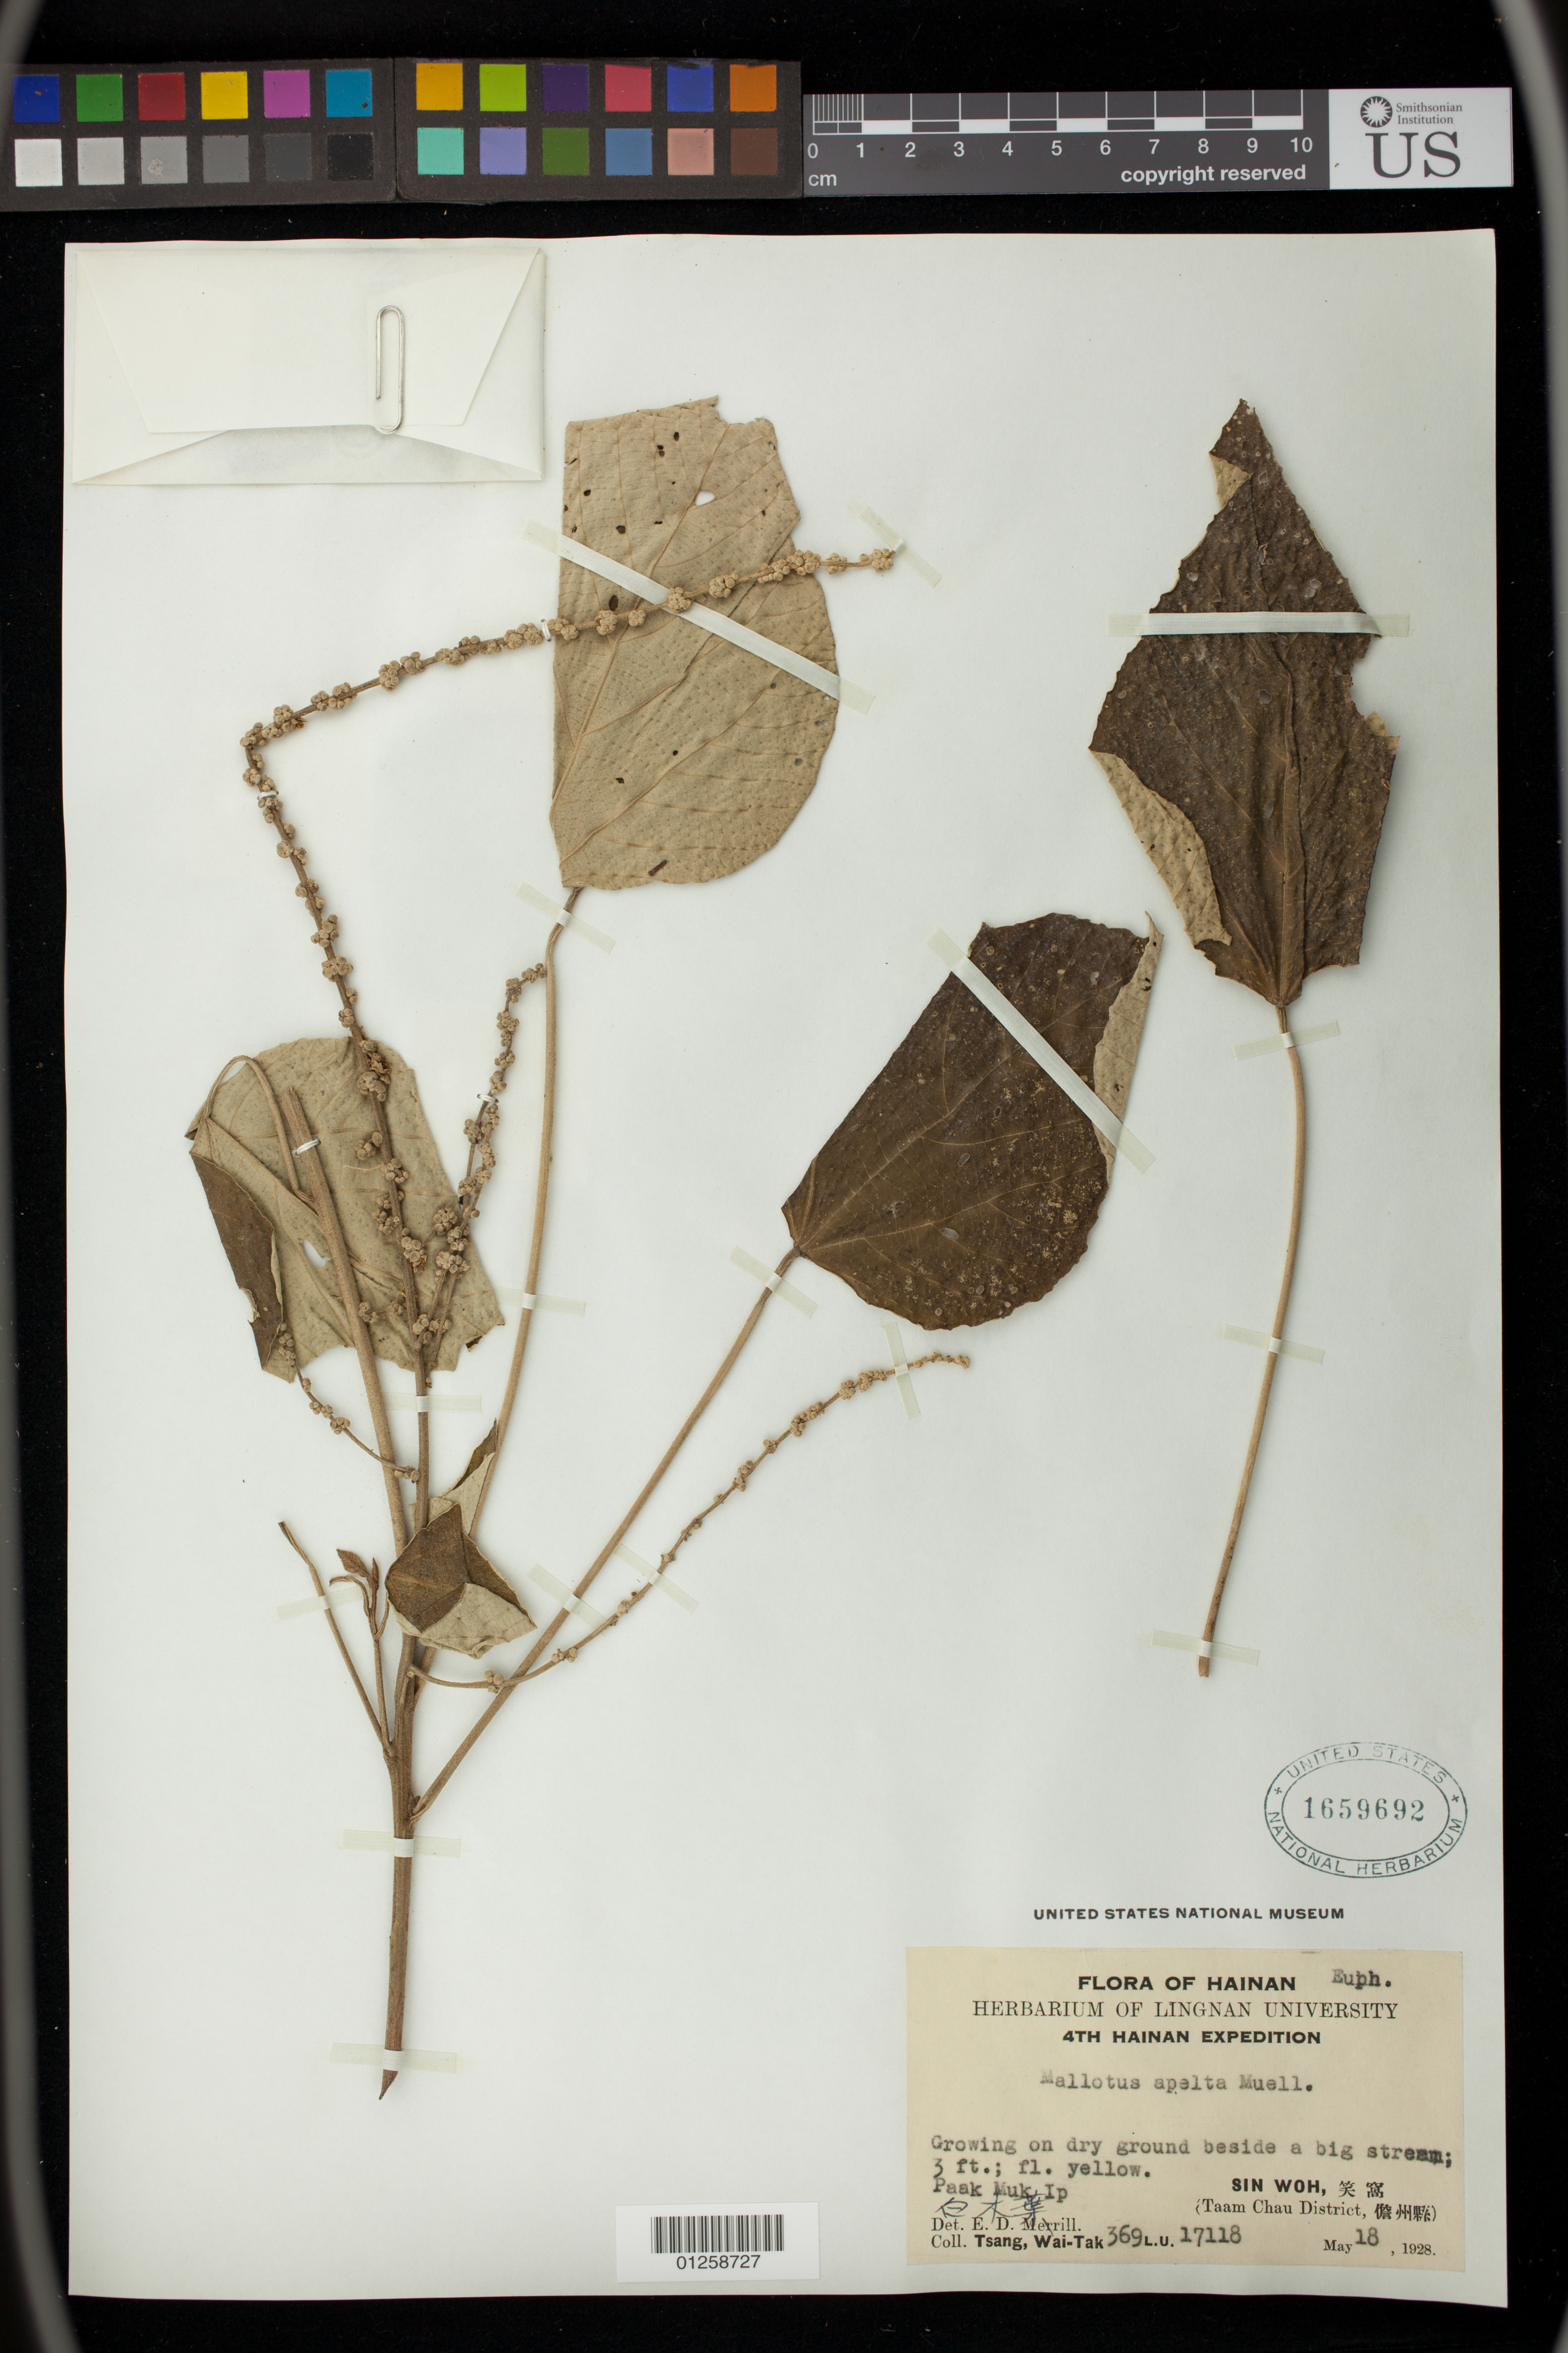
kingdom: Plantae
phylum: Tracheophyta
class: Magnoliopsida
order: Malpighiales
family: Euphorbiaceae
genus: Mallotus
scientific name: Mallotus apelta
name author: (Lour.) Müll. Arg.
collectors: W. T. Tsang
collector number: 369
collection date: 1928-05-18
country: China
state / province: Hainan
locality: Sin Who, Tam Chau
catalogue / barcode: US 1659692